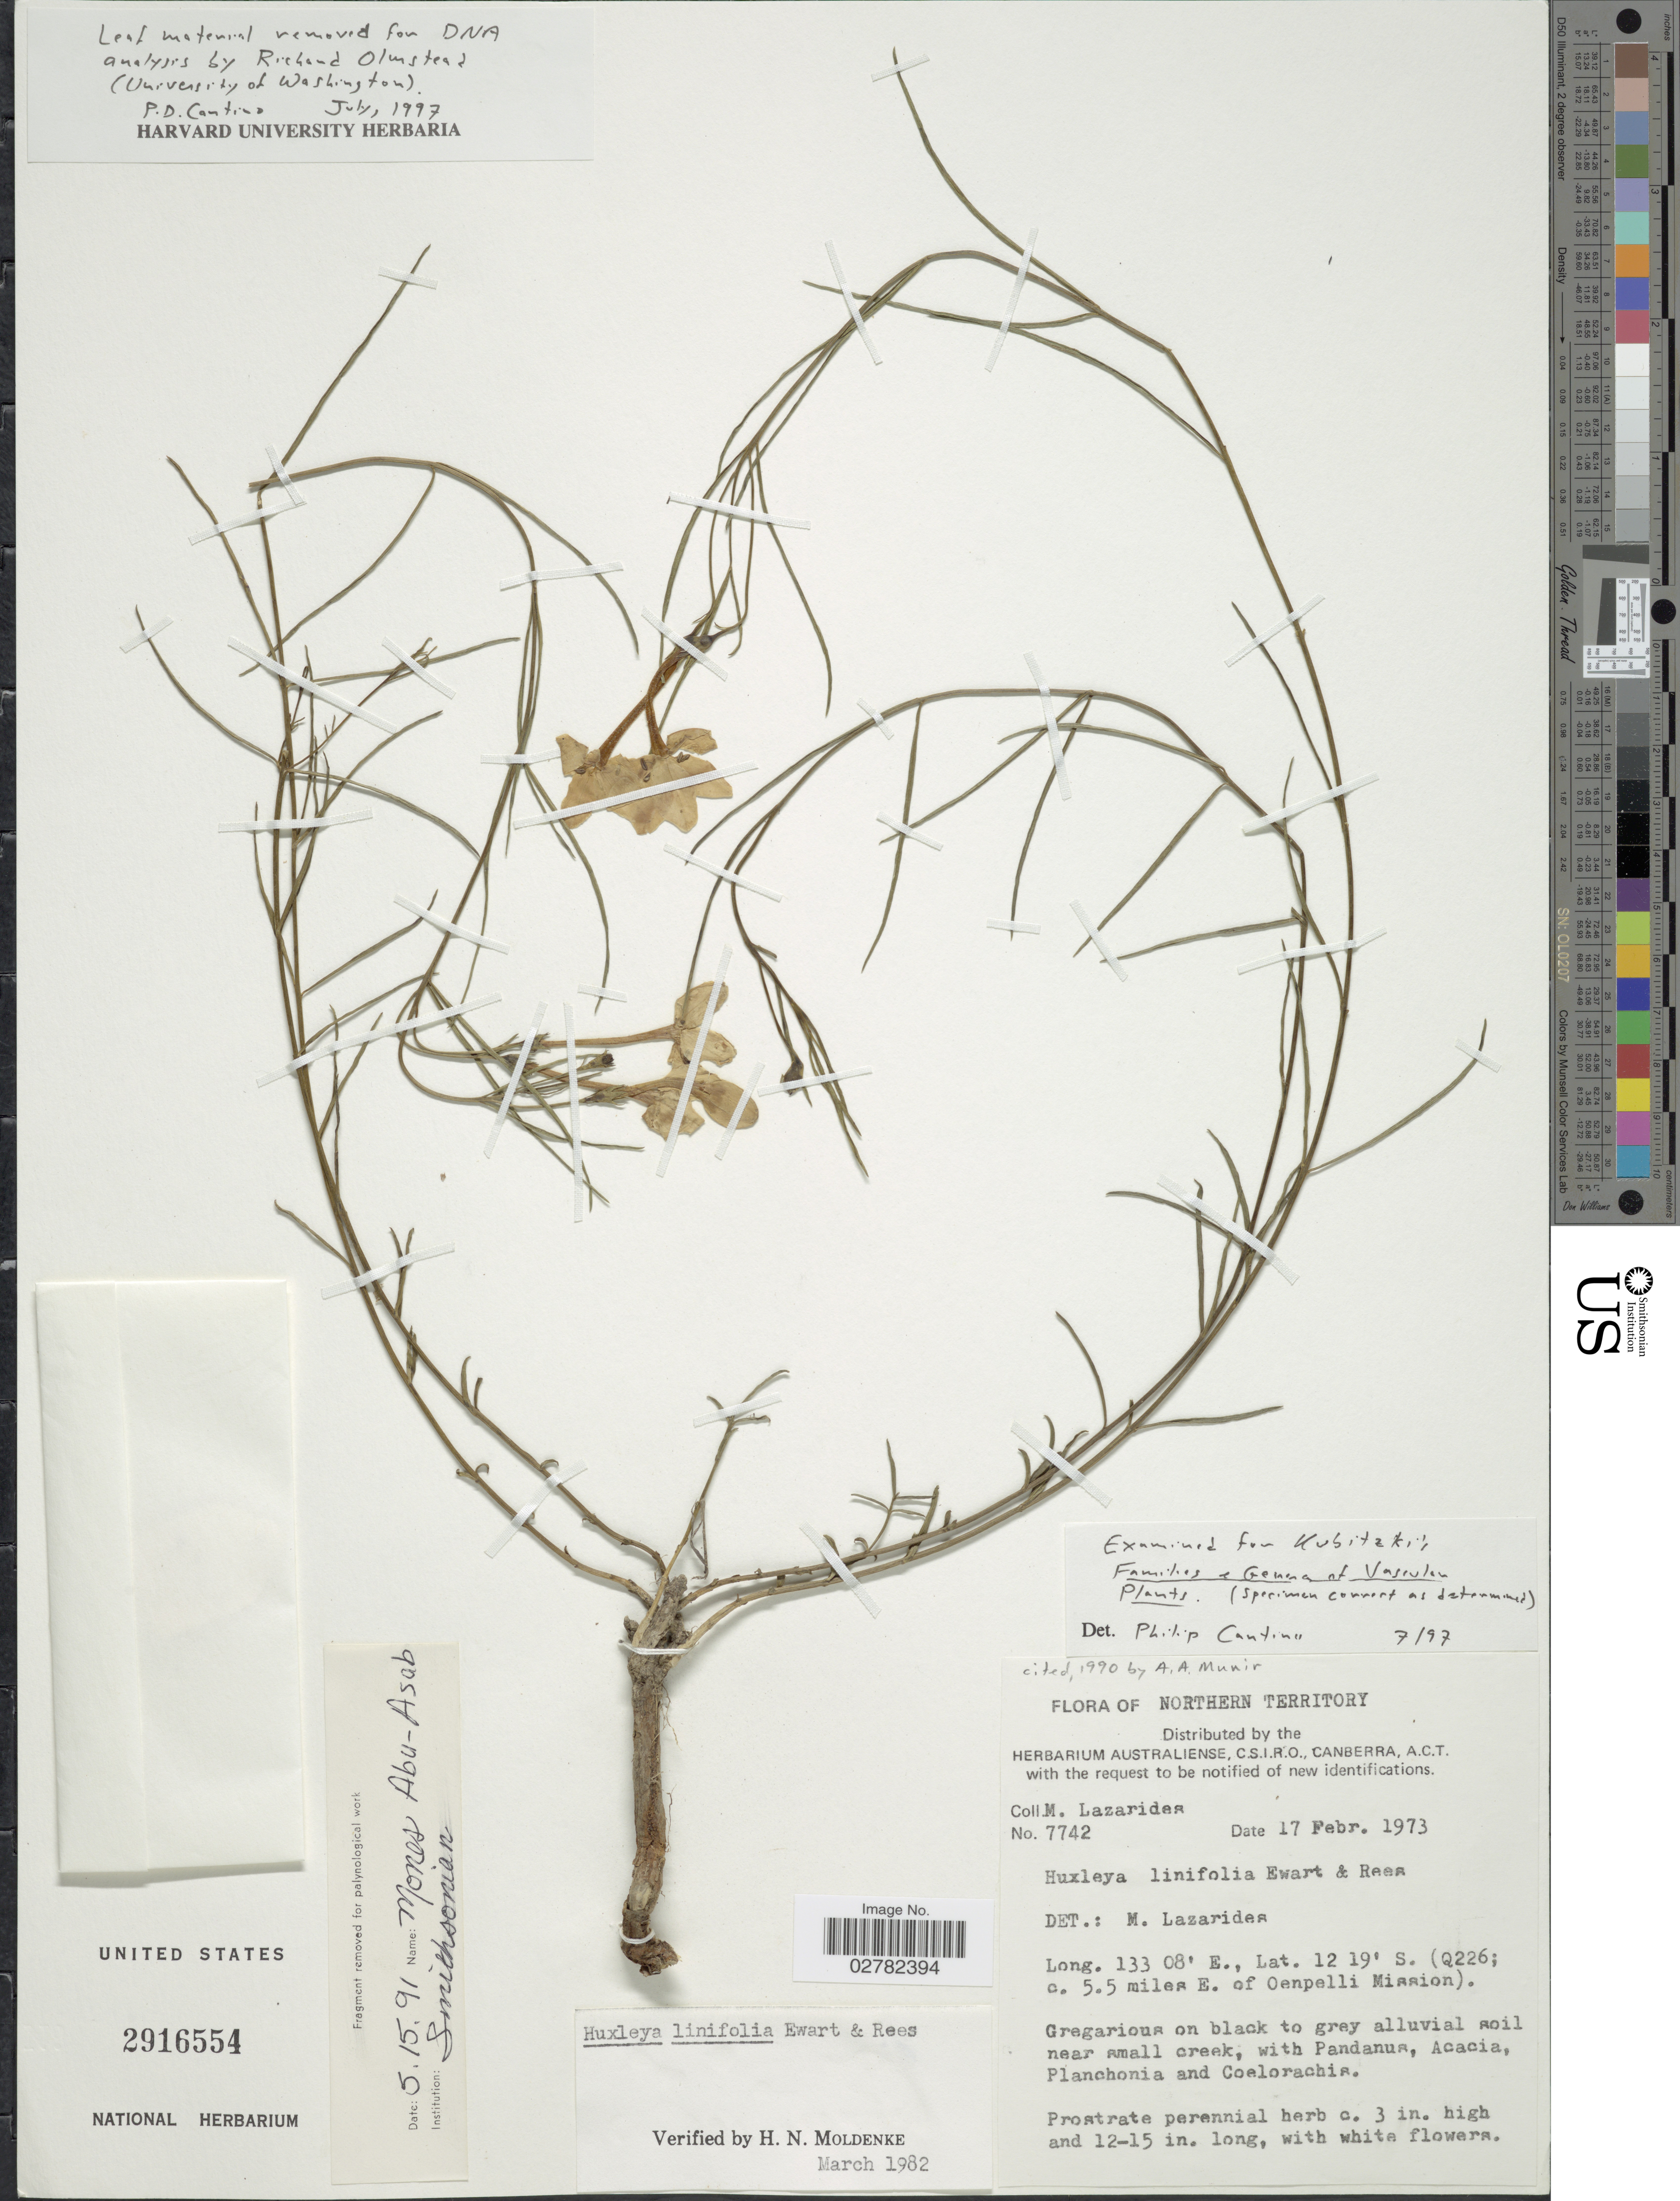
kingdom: Plantae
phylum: Tracheophyta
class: Magnoliopsida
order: Lamiales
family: Lamiaceae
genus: Huxleya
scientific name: Huxleya linifolia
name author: Ewart & B. Rees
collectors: M. Lazarides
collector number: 7742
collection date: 1973-02-17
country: Australia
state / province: Northern Territory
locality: (Q226; c. 5.5 miles E. of Oenpelli Mission).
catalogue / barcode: US 2916554